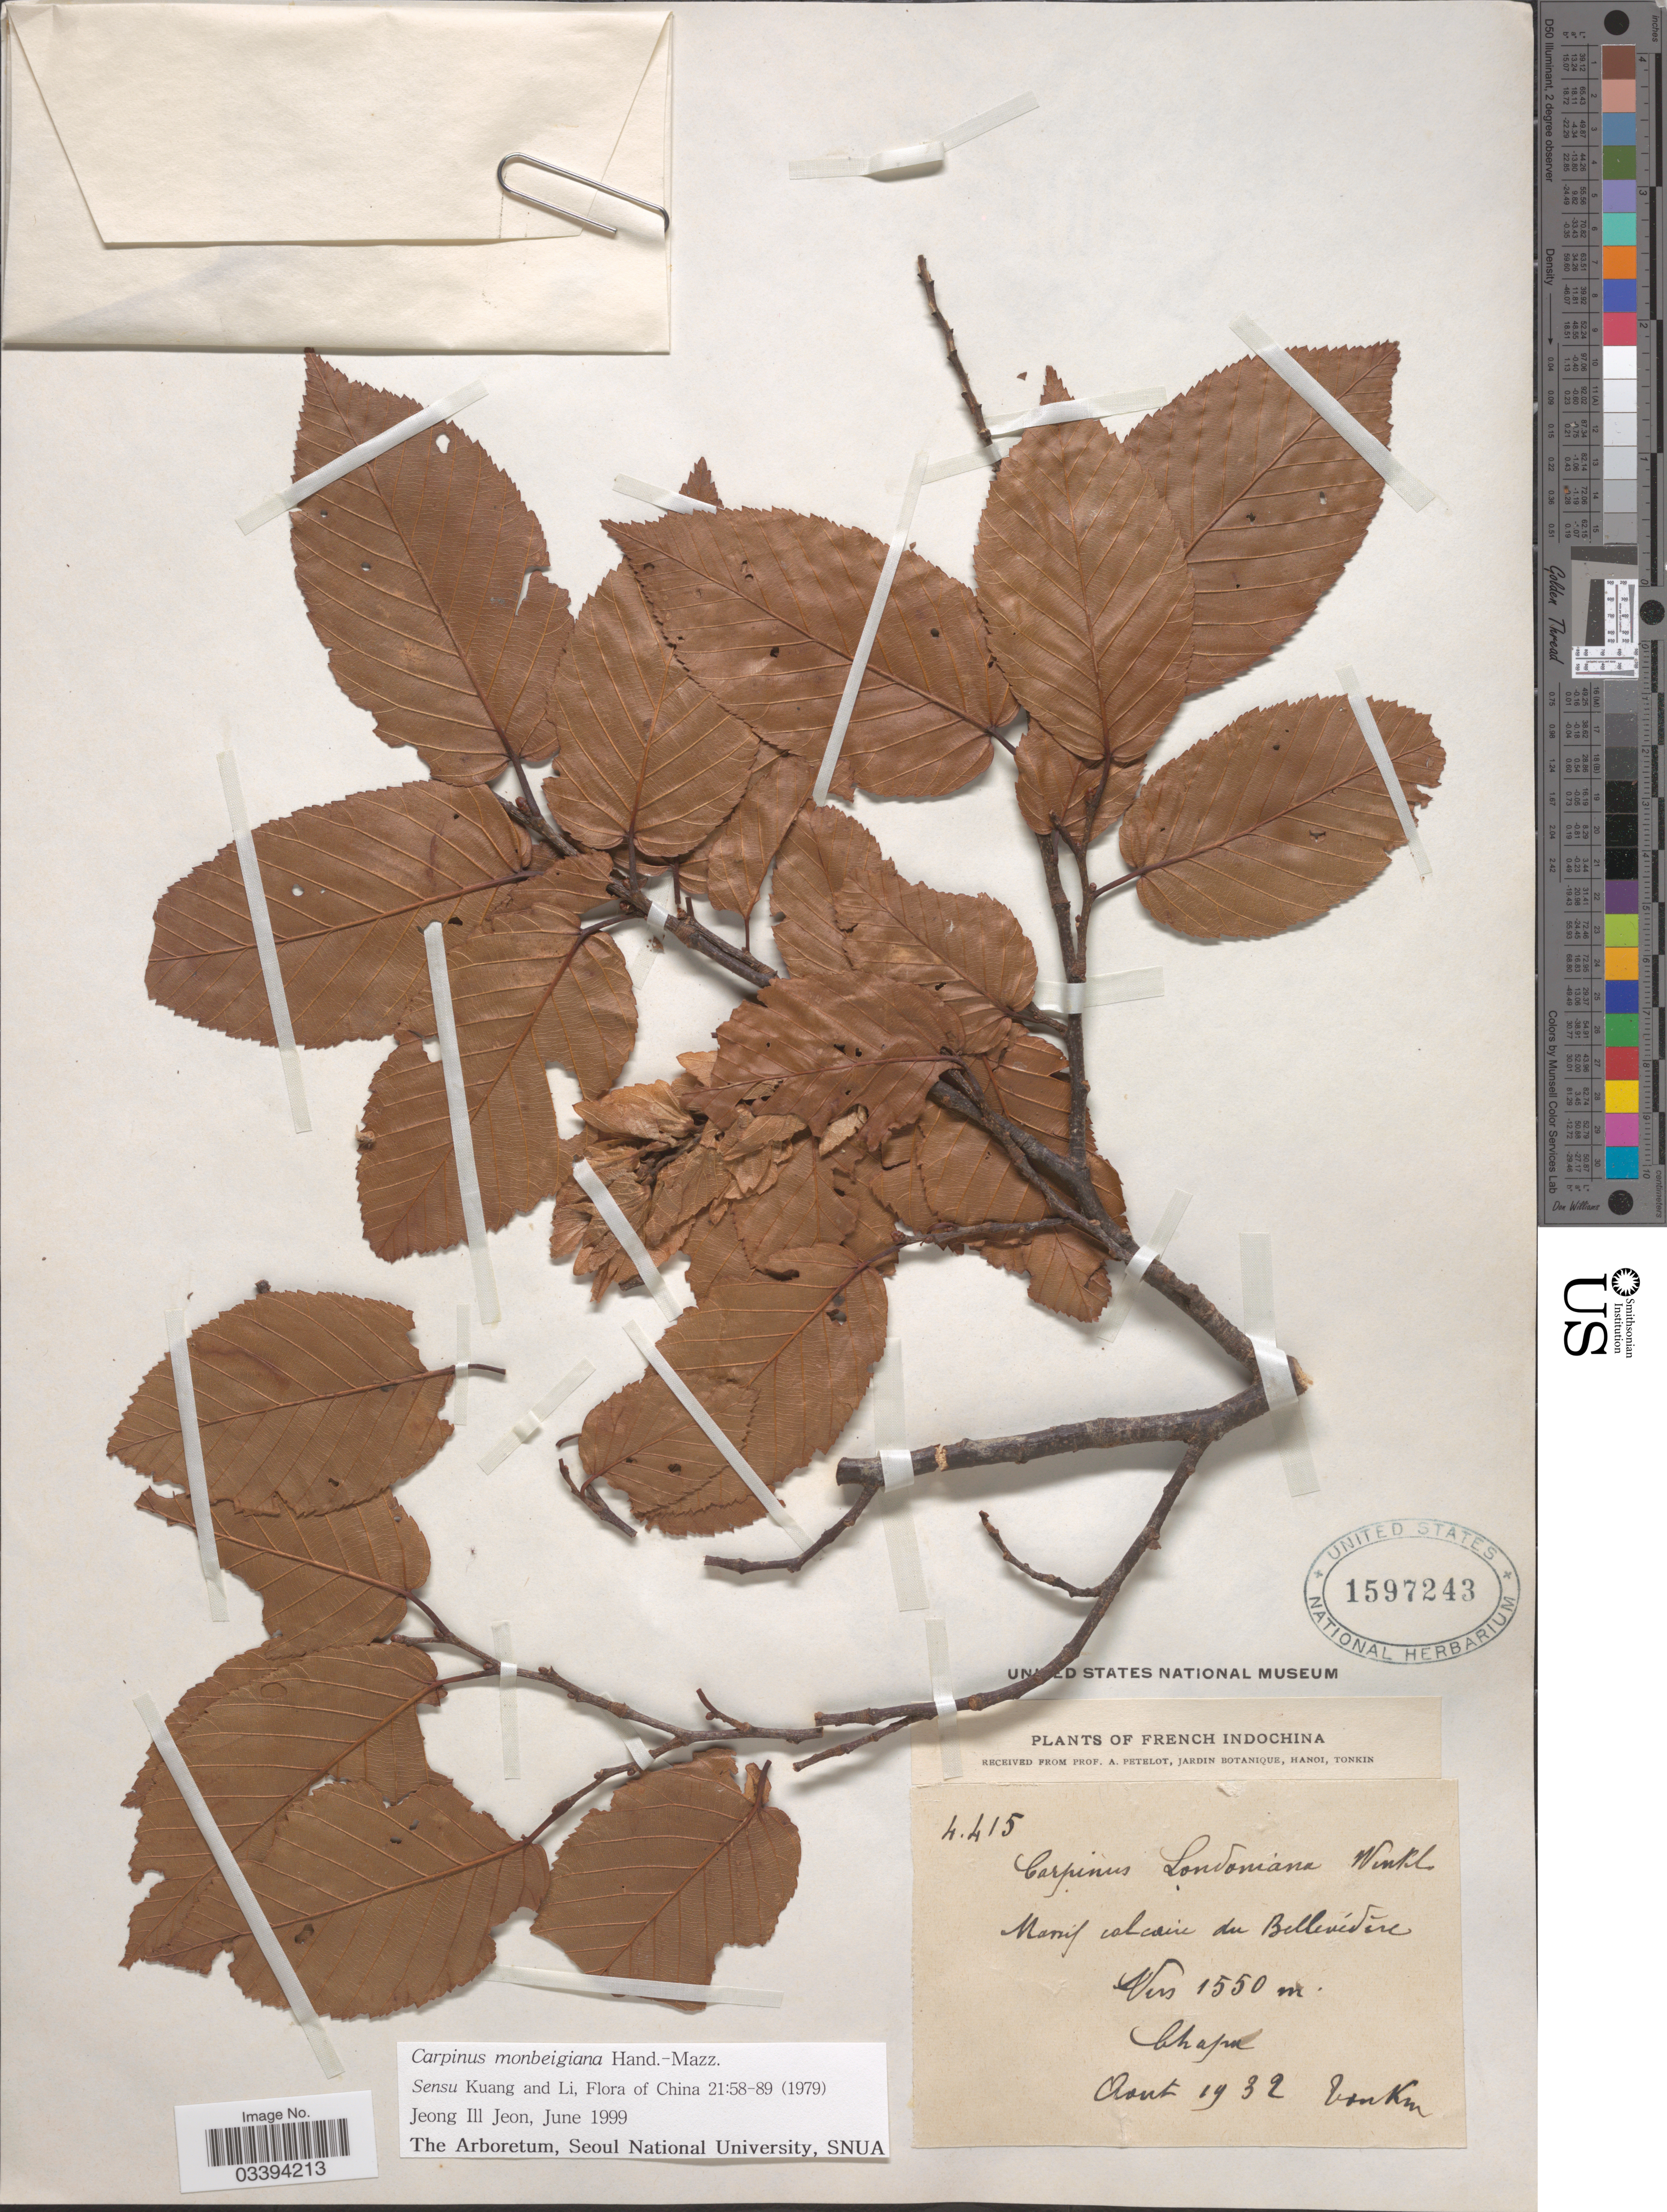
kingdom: Plantae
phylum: Tracheophyta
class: Magnoliopsida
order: Fagales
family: Betulaceae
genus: Carpinus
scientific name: Carpinus monbeigiana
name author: Hand.-Mazz.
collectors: P. A. Pételot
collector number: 4415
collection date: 1932-08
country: Vietnam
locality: French Indochina. Massif calcaire du Bellevedere. Chapa.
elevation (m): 1550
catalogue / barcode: US 1597243